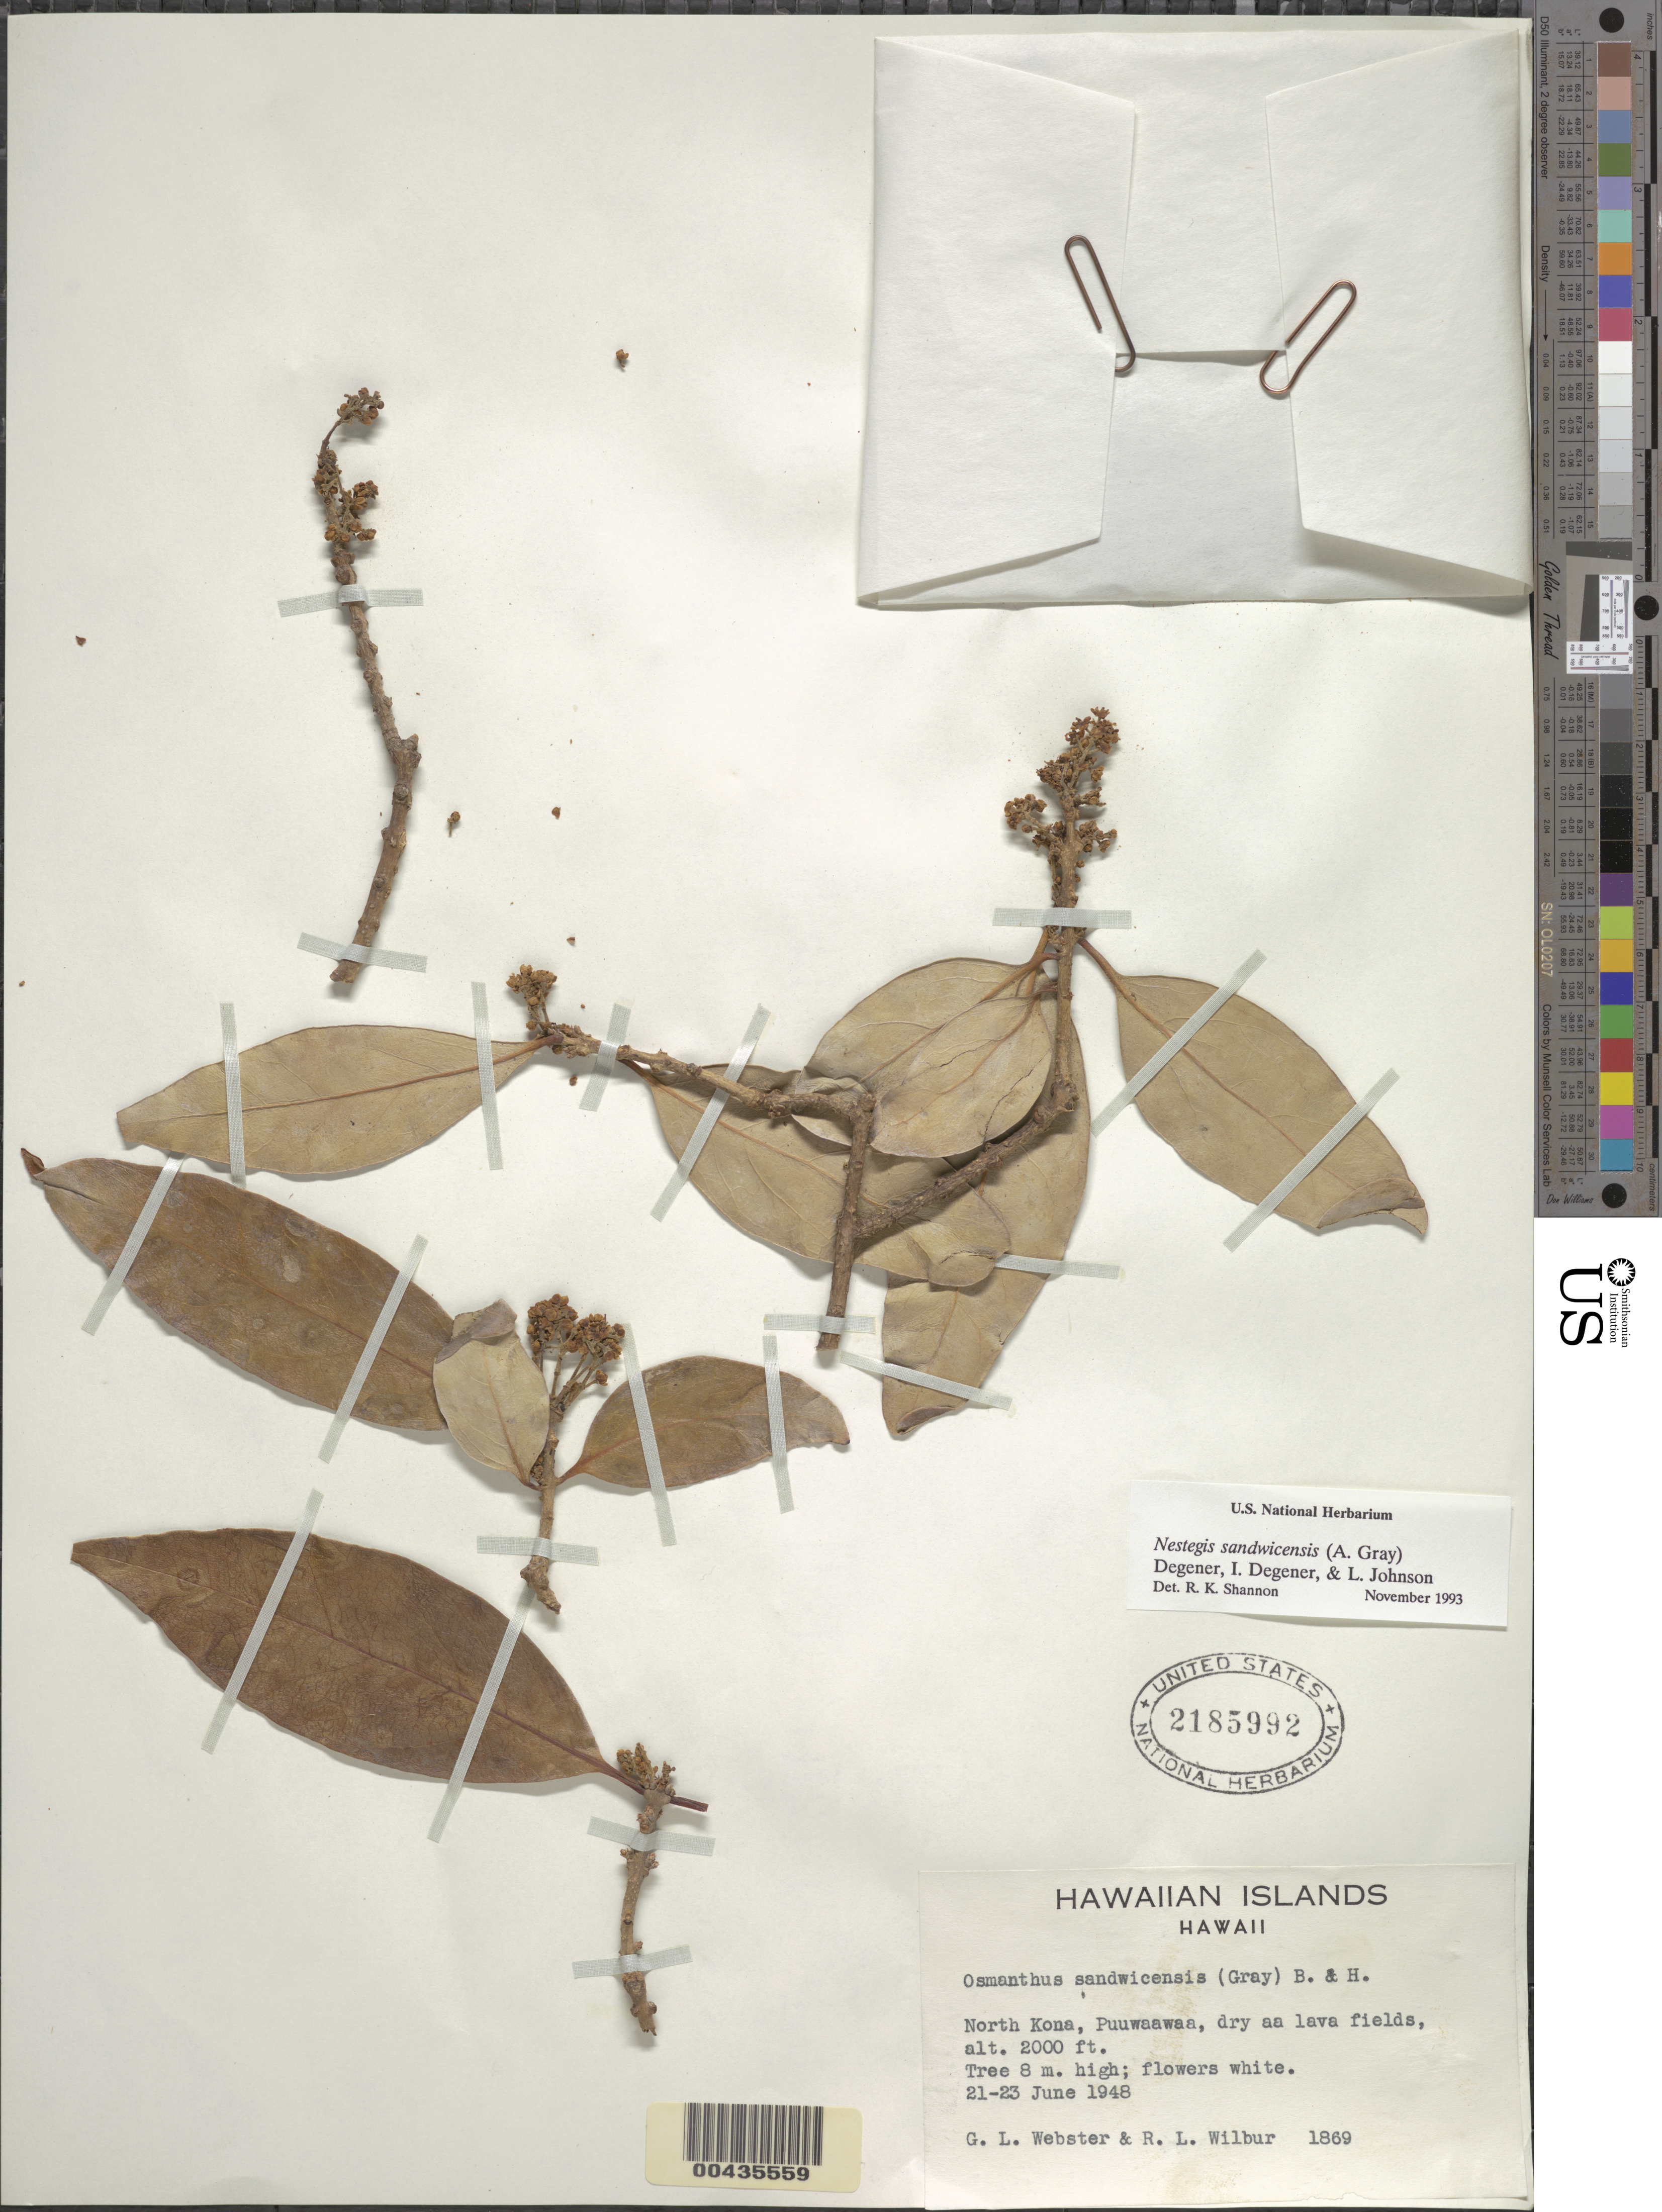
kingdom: Plantae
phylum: Tracheophyta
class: Magnoliopsida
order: Lamiales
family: Oleaceae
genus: Notelaea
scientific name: Notelaea sandwicensis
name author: (A. Gray) Hong-Wa & Besnard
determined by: Wagner, W. L., (BOT), Smithsonian Institution - National Museum of Natural History (UNITED STATES)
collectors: G. L. Webster & R. L. Wilbur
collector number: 1869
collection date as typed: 21 Jun 1948 to 23 Jun 1948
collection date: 1948-06-21/1948-06-23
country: United States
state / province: Hawaii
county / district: Hawaii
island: Hawaii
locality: N Kona, Puuwaawaa, Hawaii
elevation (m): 610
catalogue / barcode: US 2185992